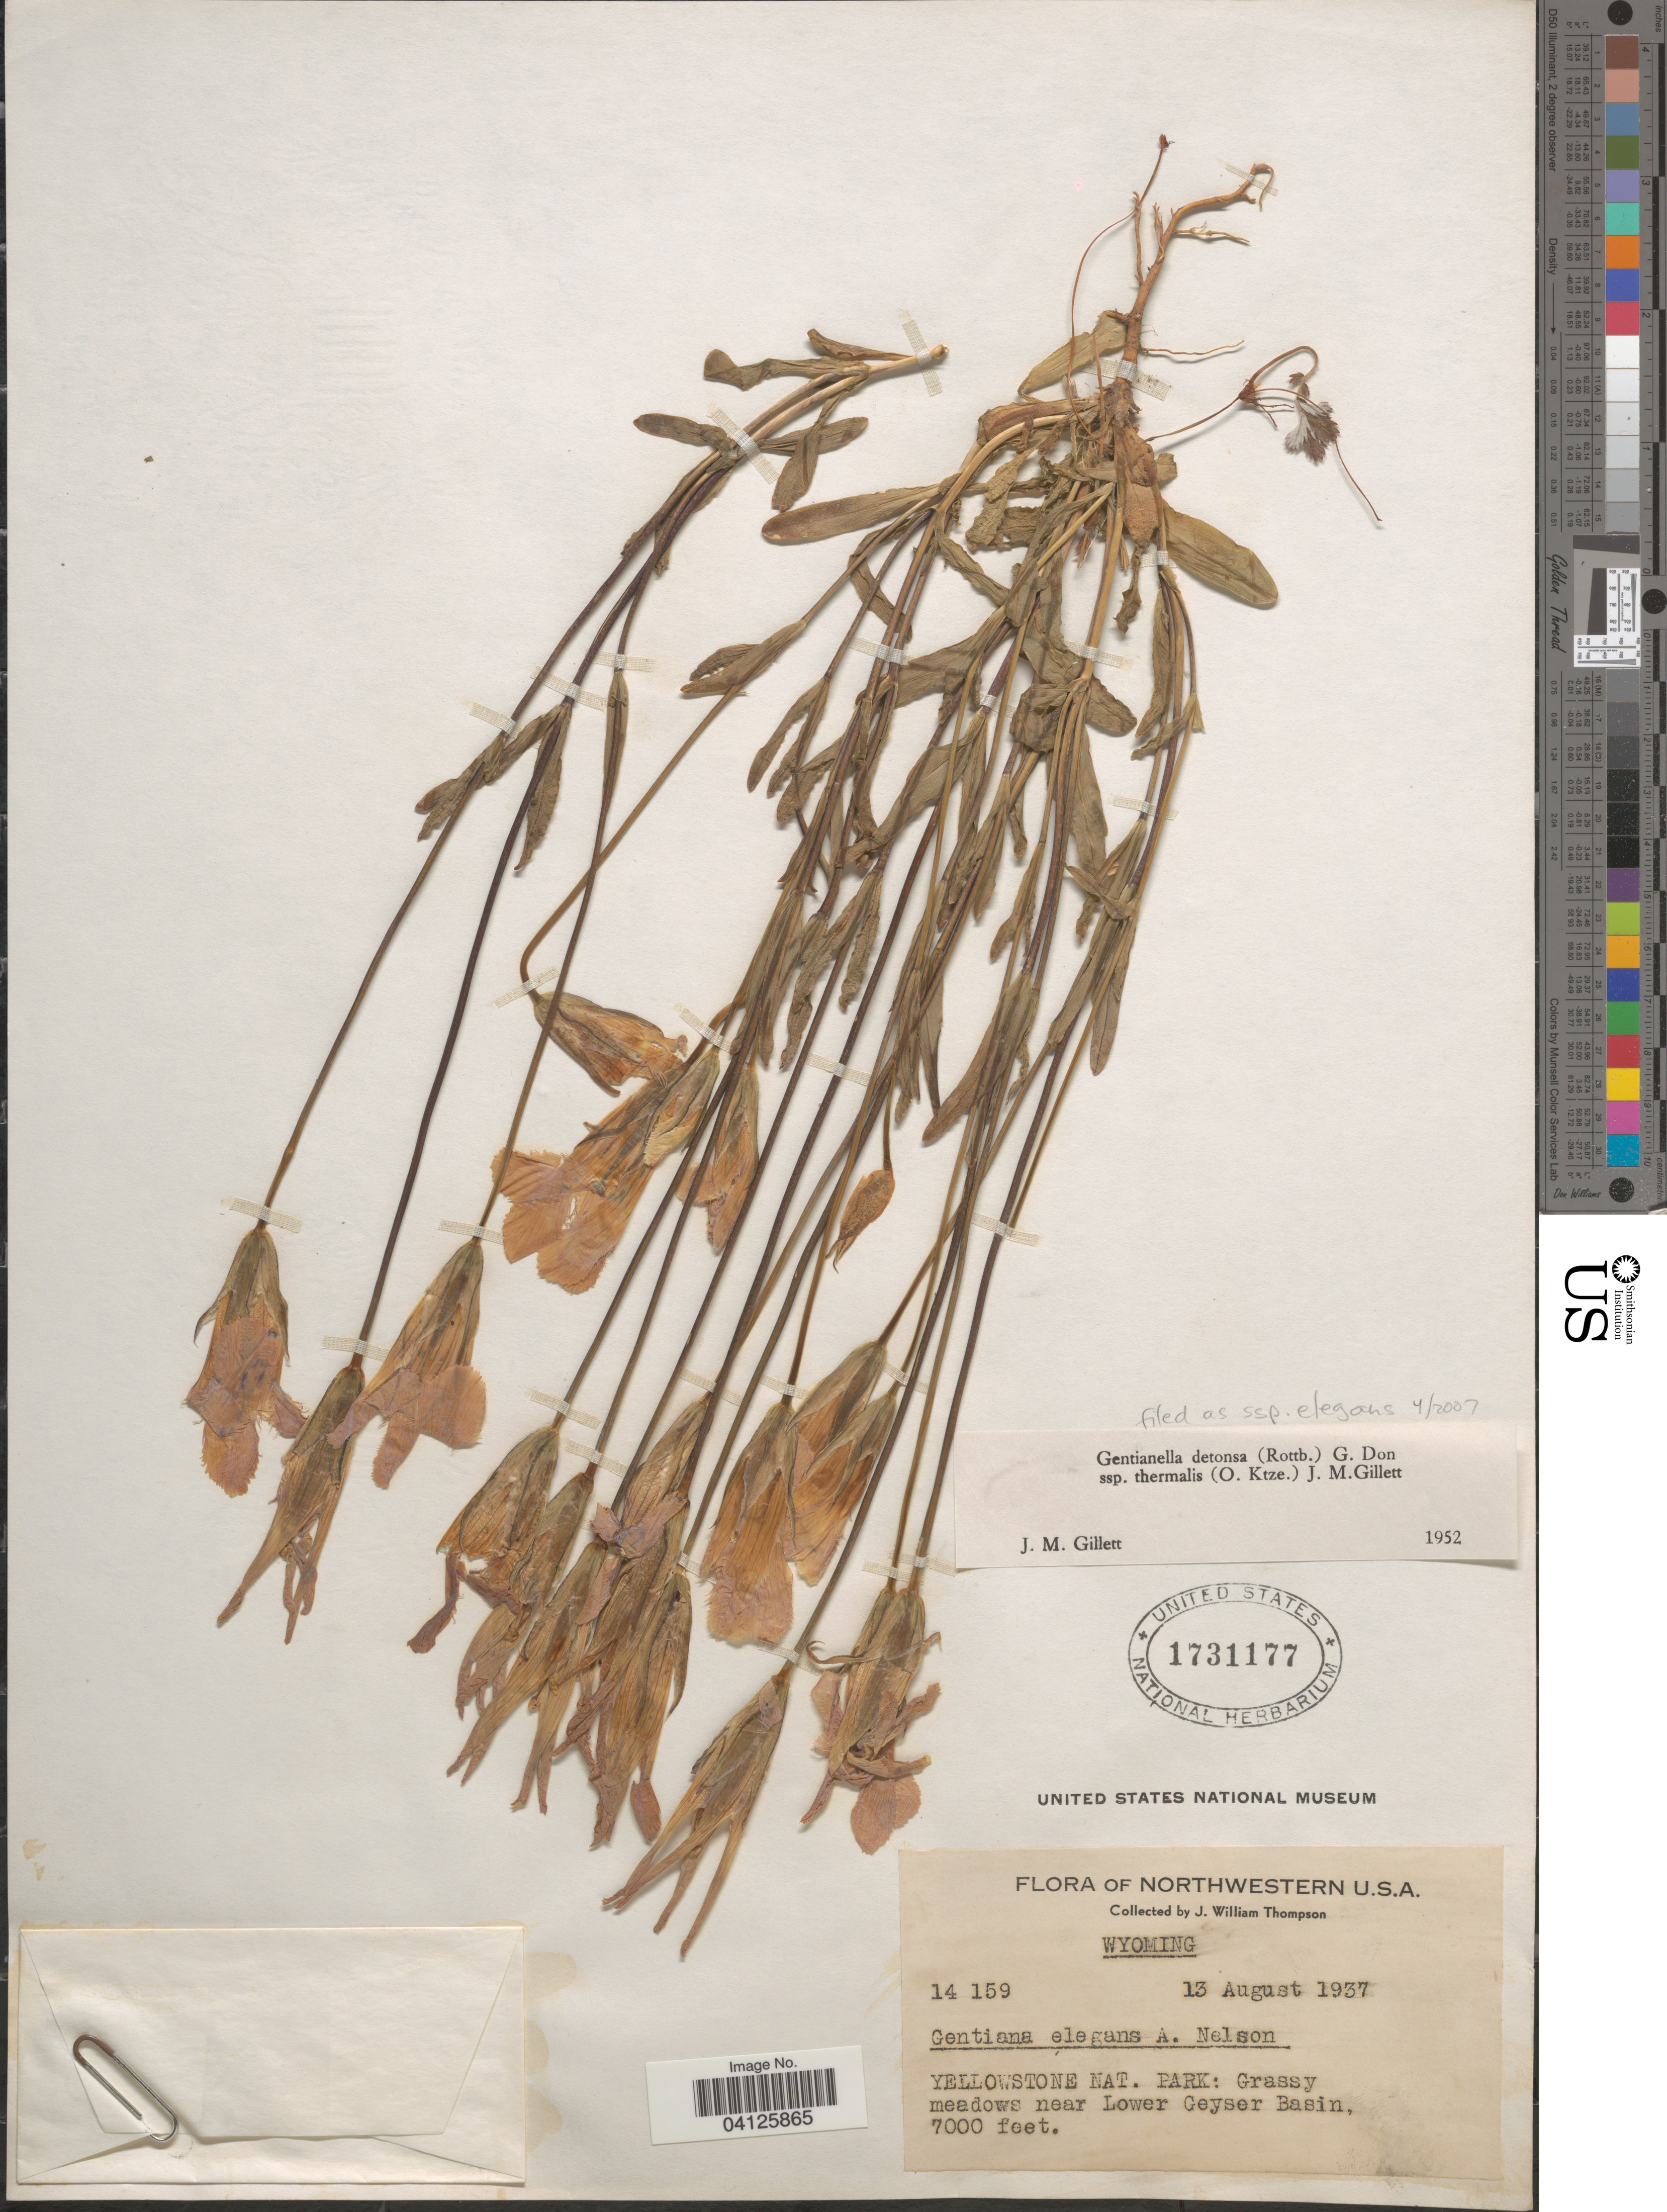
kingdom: Plantae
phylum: Tracheophyta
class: Magnoliopsida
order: Gentianales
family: Gentianaceae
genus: Gentianella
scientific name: Gentianella detonsa subsp. elegans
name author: (A. Gray) J.M. Gillett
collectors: J. W. Thompson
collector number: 14159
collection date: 1937-08-13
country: United States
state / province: Wyoming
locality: Northwestern U.S.A. Yellowstone Nat. Park: Grassy meadows near Lower Geyser Basin.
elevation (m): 2134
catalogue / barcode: US 1731177